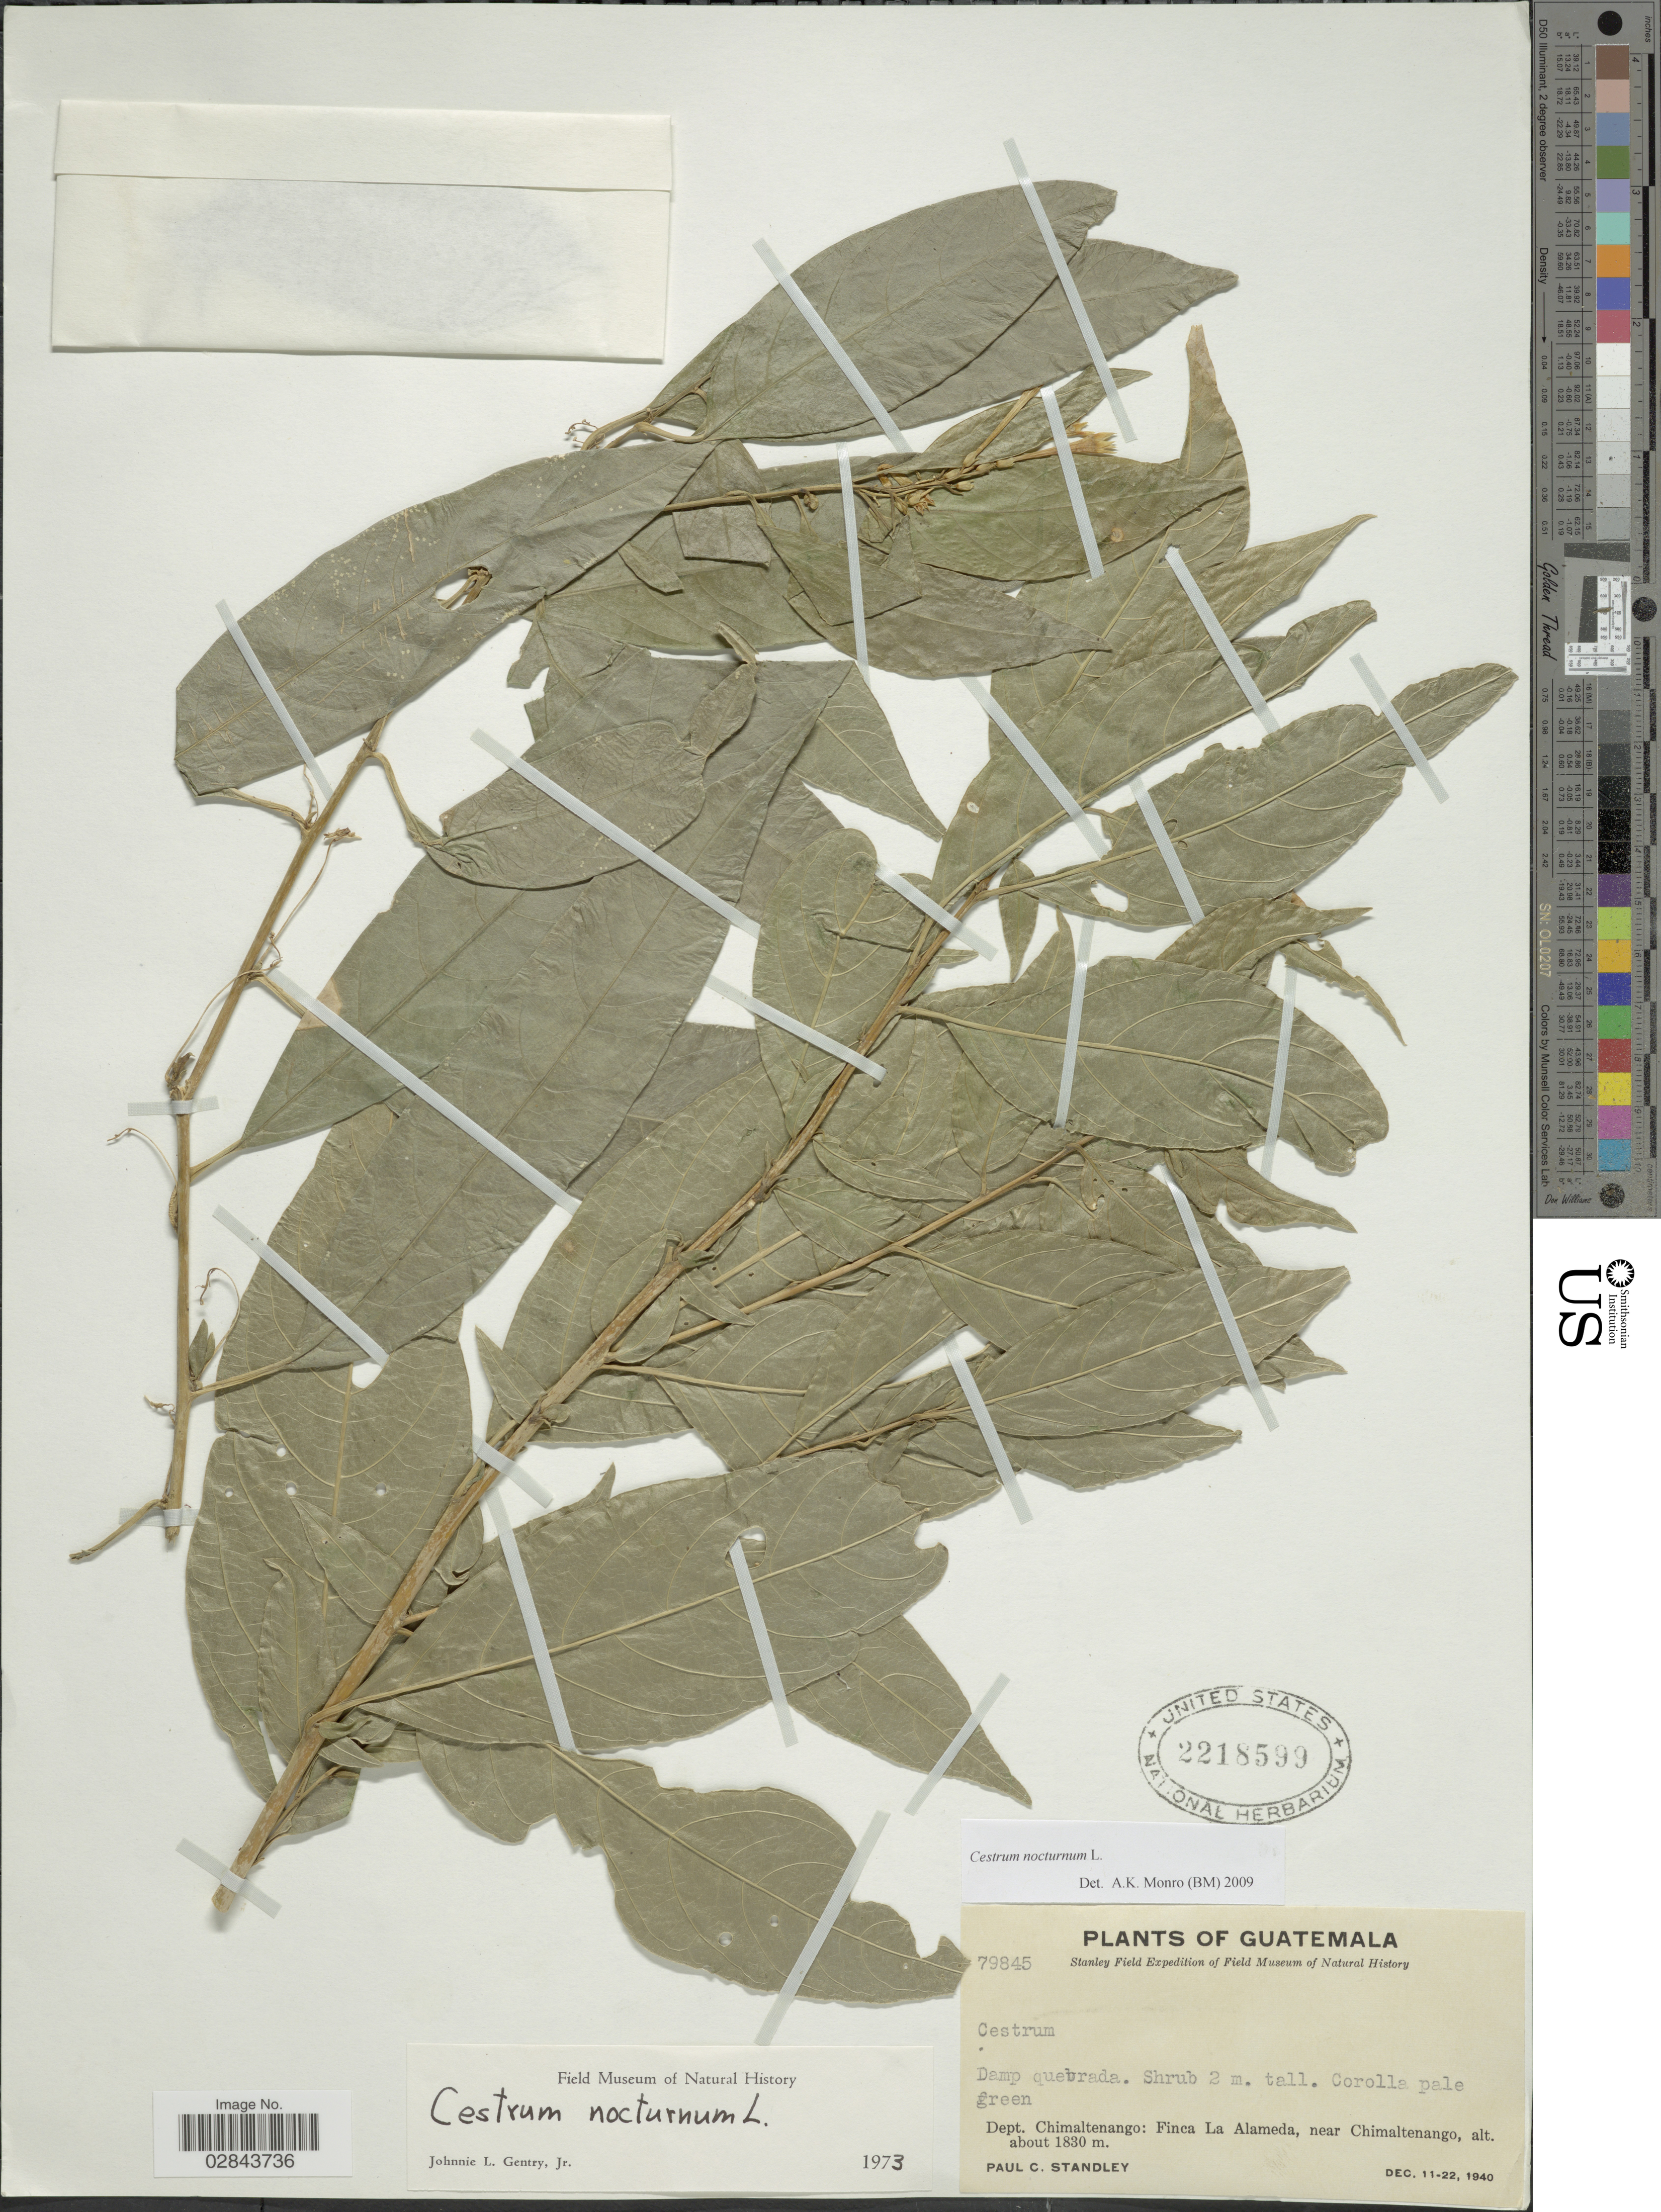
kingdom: Plantae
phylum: Tracheophyta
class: Magnoliopsida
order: Solanales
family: Solanaceae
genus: Cestrum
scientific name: Cestrum nocturnum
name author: L.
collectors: P. C. Standley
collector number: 79845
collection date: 1940-12-11/1940-12-22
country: Guatemala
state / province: Chimaltenango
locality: Dept. Chimaltenango: Finca La Alameda, near Chimaltenango.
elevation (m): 1830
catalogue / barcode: US 2218599